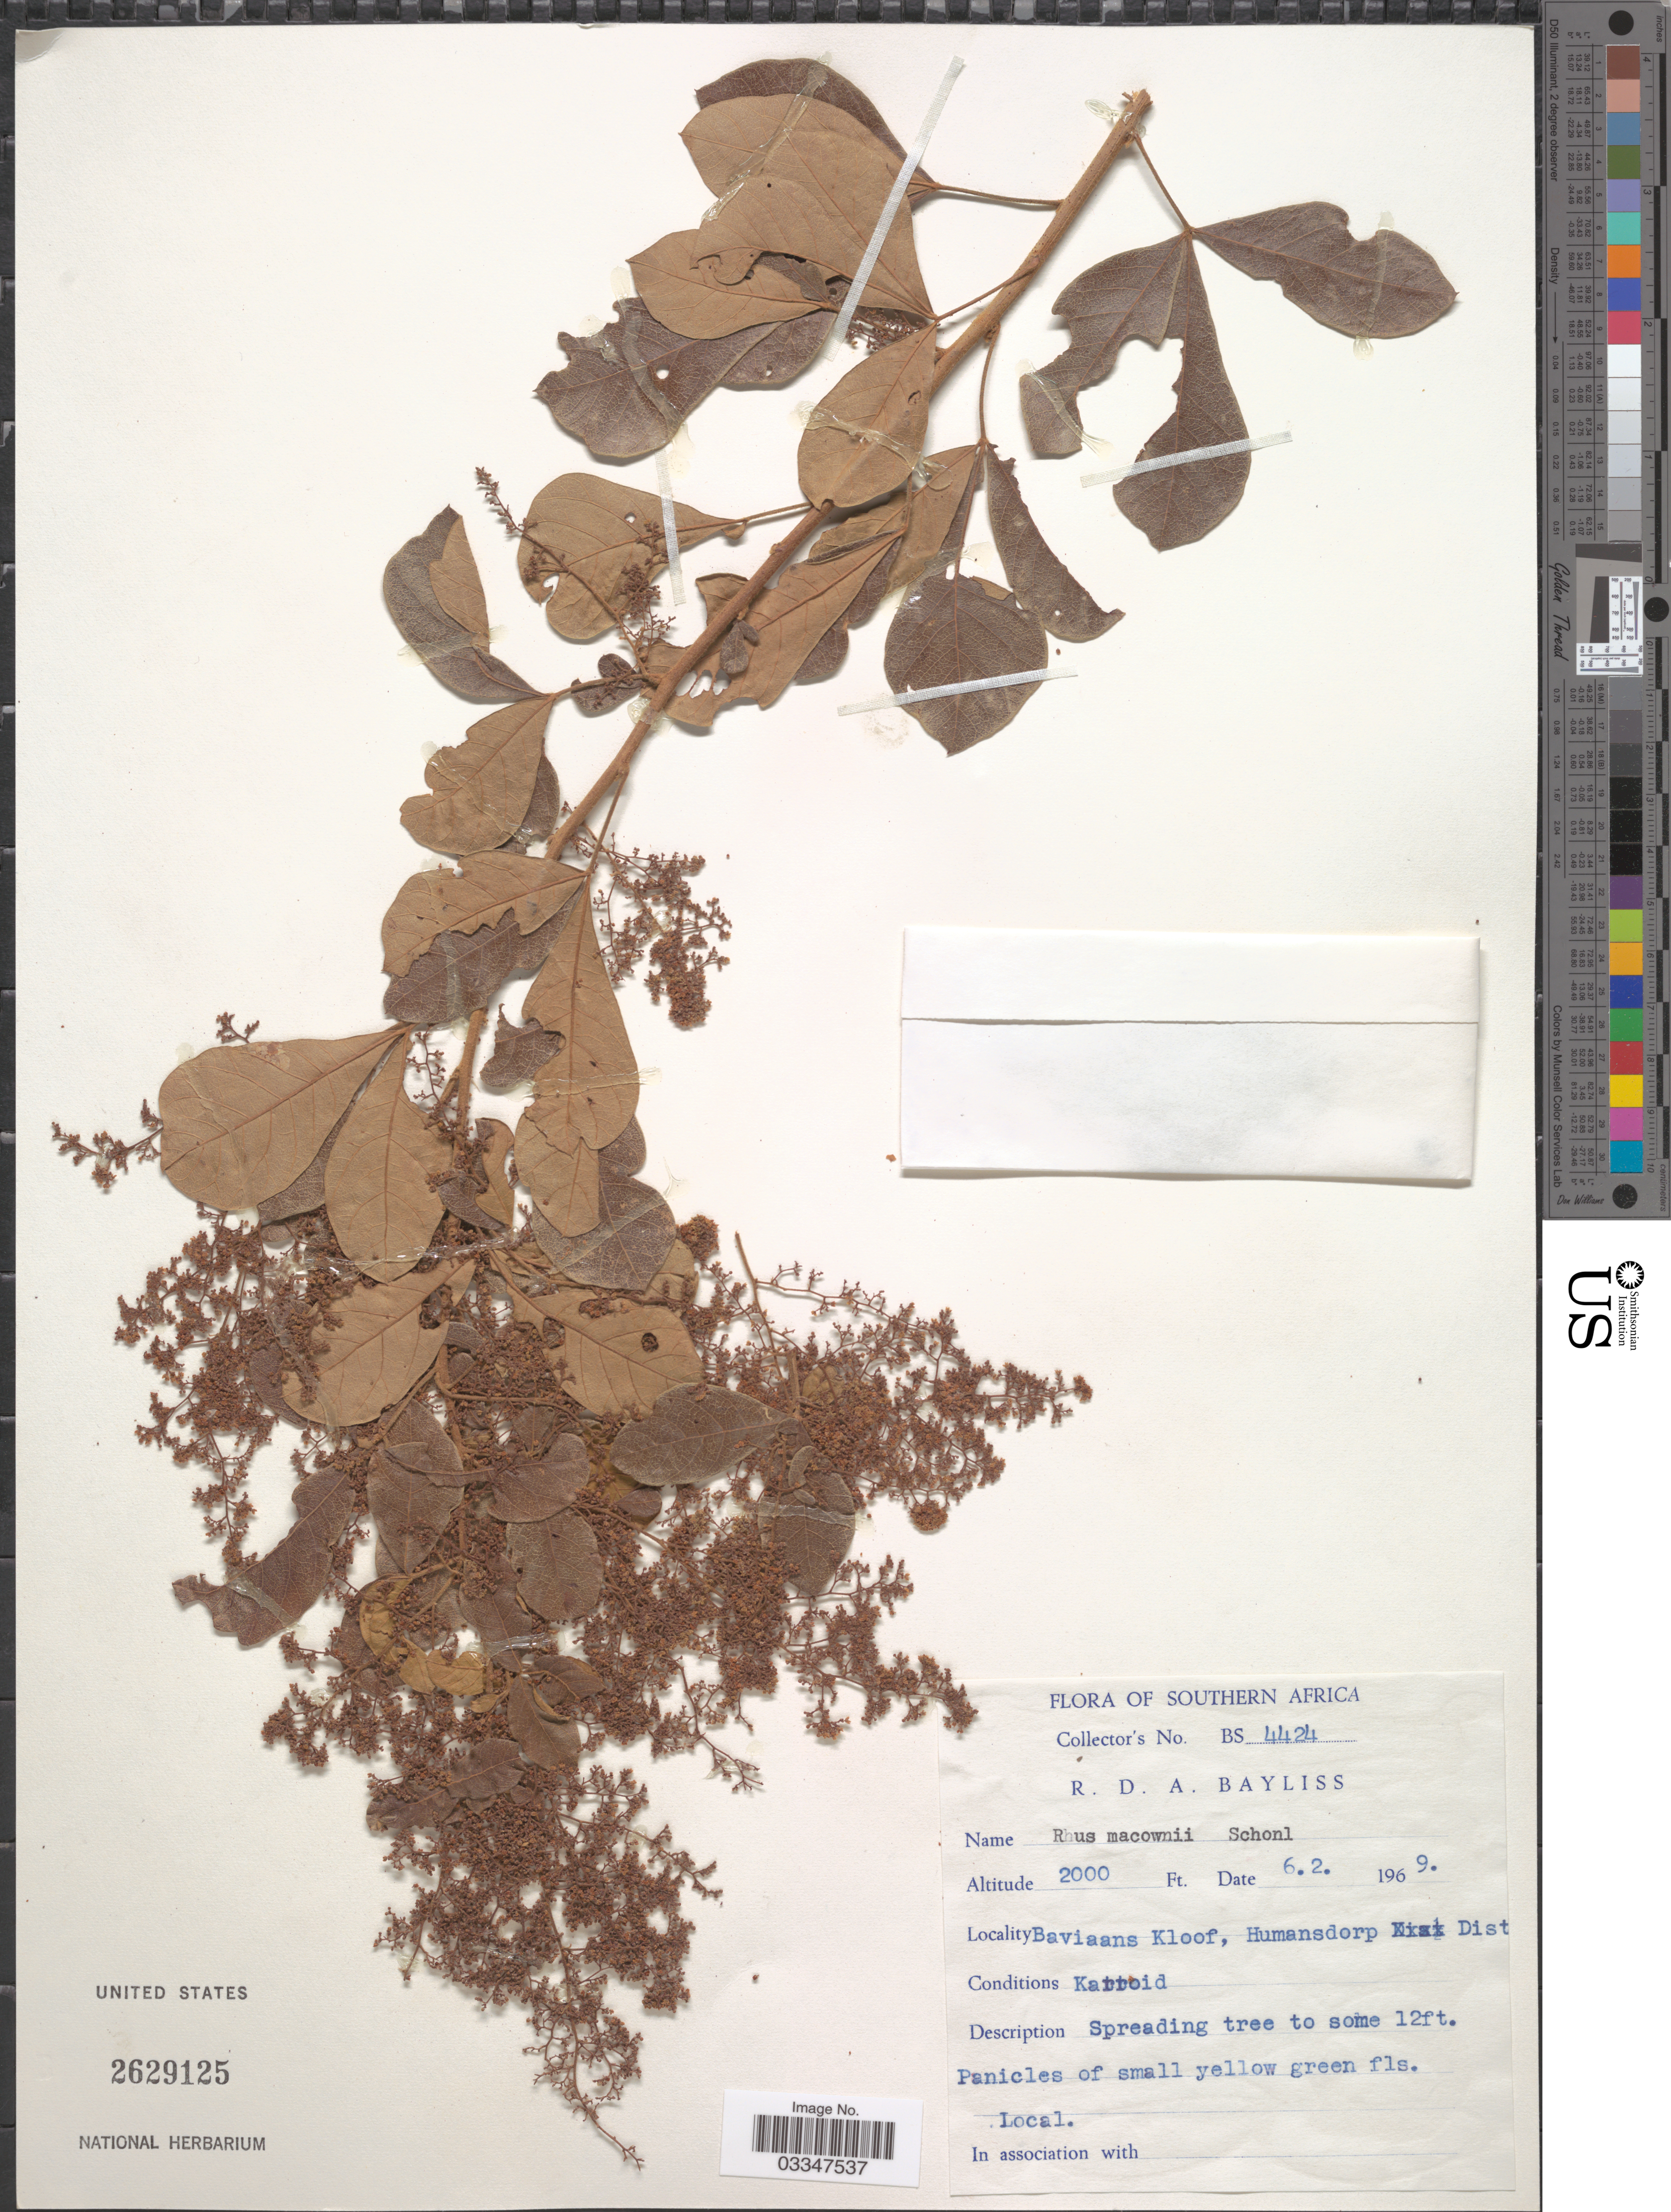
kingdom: Plantae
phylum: Tracheophyta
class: Magnoliopsida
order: Sapindales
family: Anacardiaceae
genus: Rhus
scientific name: Rhus macowanii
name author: Schönland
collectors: R. Bayliss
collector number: BS 4424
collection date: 1969-02-06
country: South Africa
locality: Southern Africa. Baviaans Kloof, Humansdorp Dist.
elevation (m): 610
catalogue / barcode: US 2629125